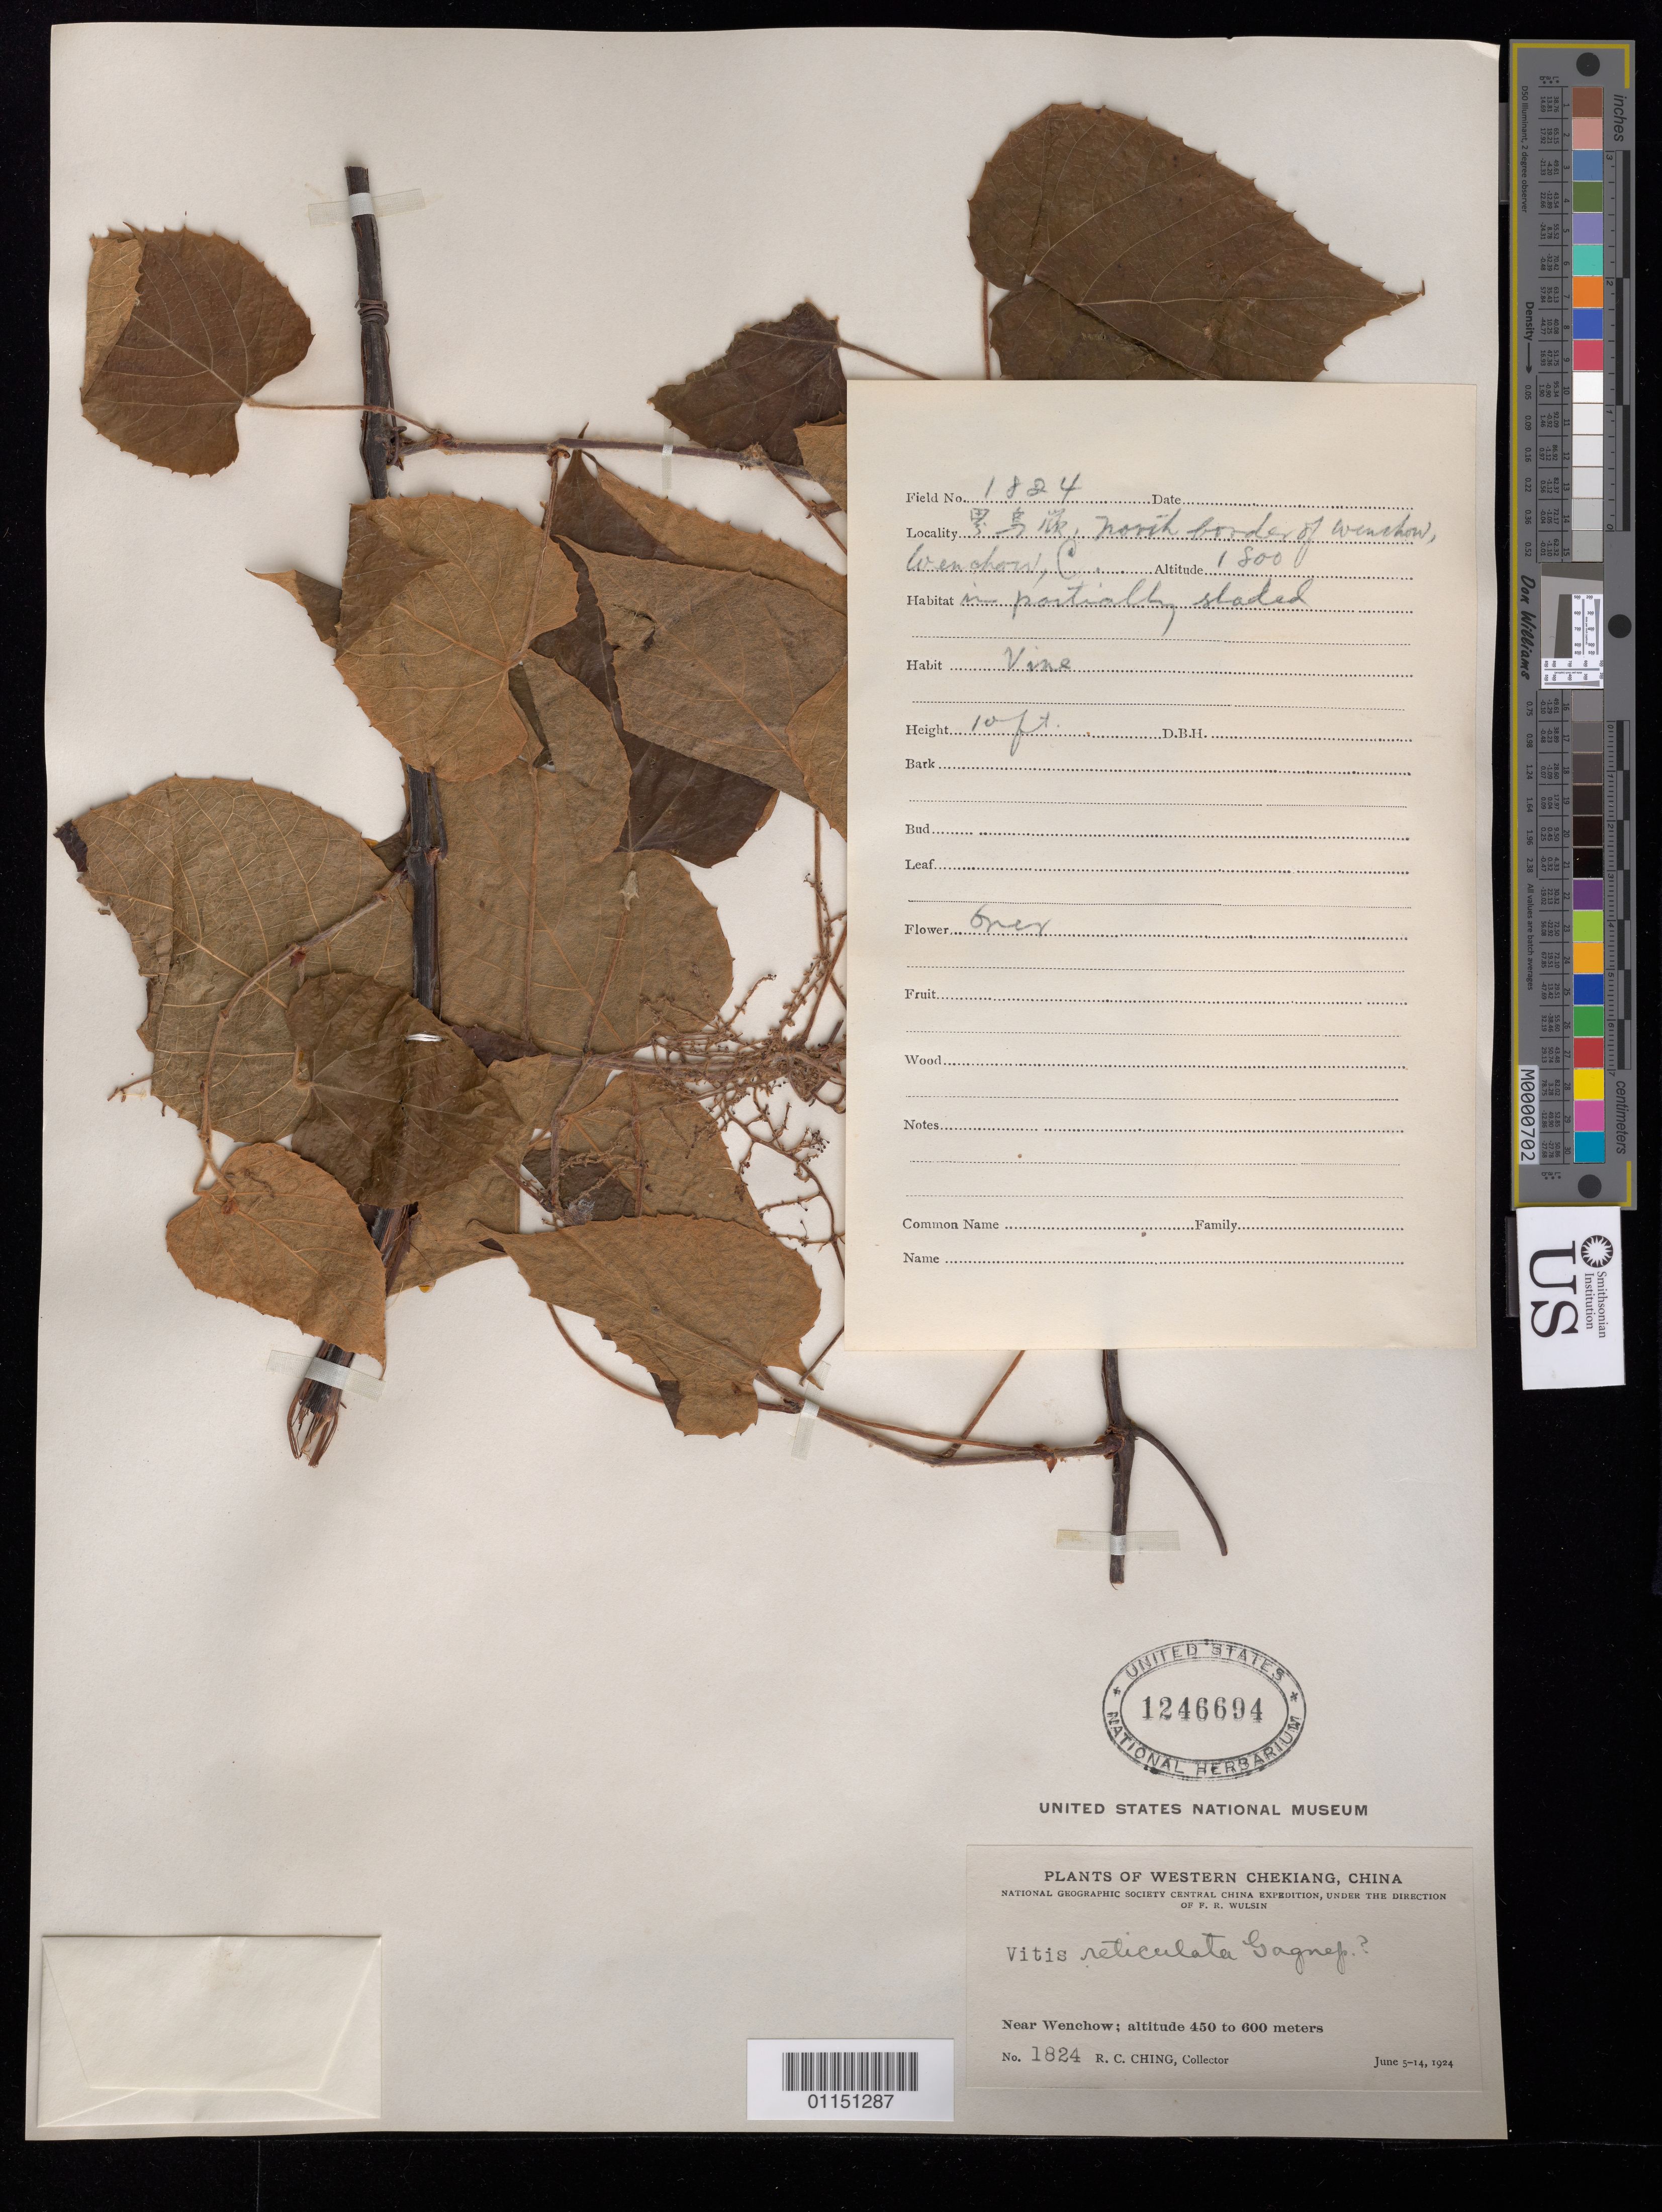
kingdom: Plantae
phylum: Tracheophyta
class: Magnoliopsida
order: Vitales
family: Vitaceae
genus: Vitis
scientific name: Vitis reticulata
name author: M.A. Lawson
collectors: R. C. Ching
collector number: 1824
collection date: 1924-06-05/1924-06-14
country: China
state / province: Zhejiang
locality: Near Wenchow.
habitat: Vine.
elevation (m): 450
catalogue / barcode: US 1246694